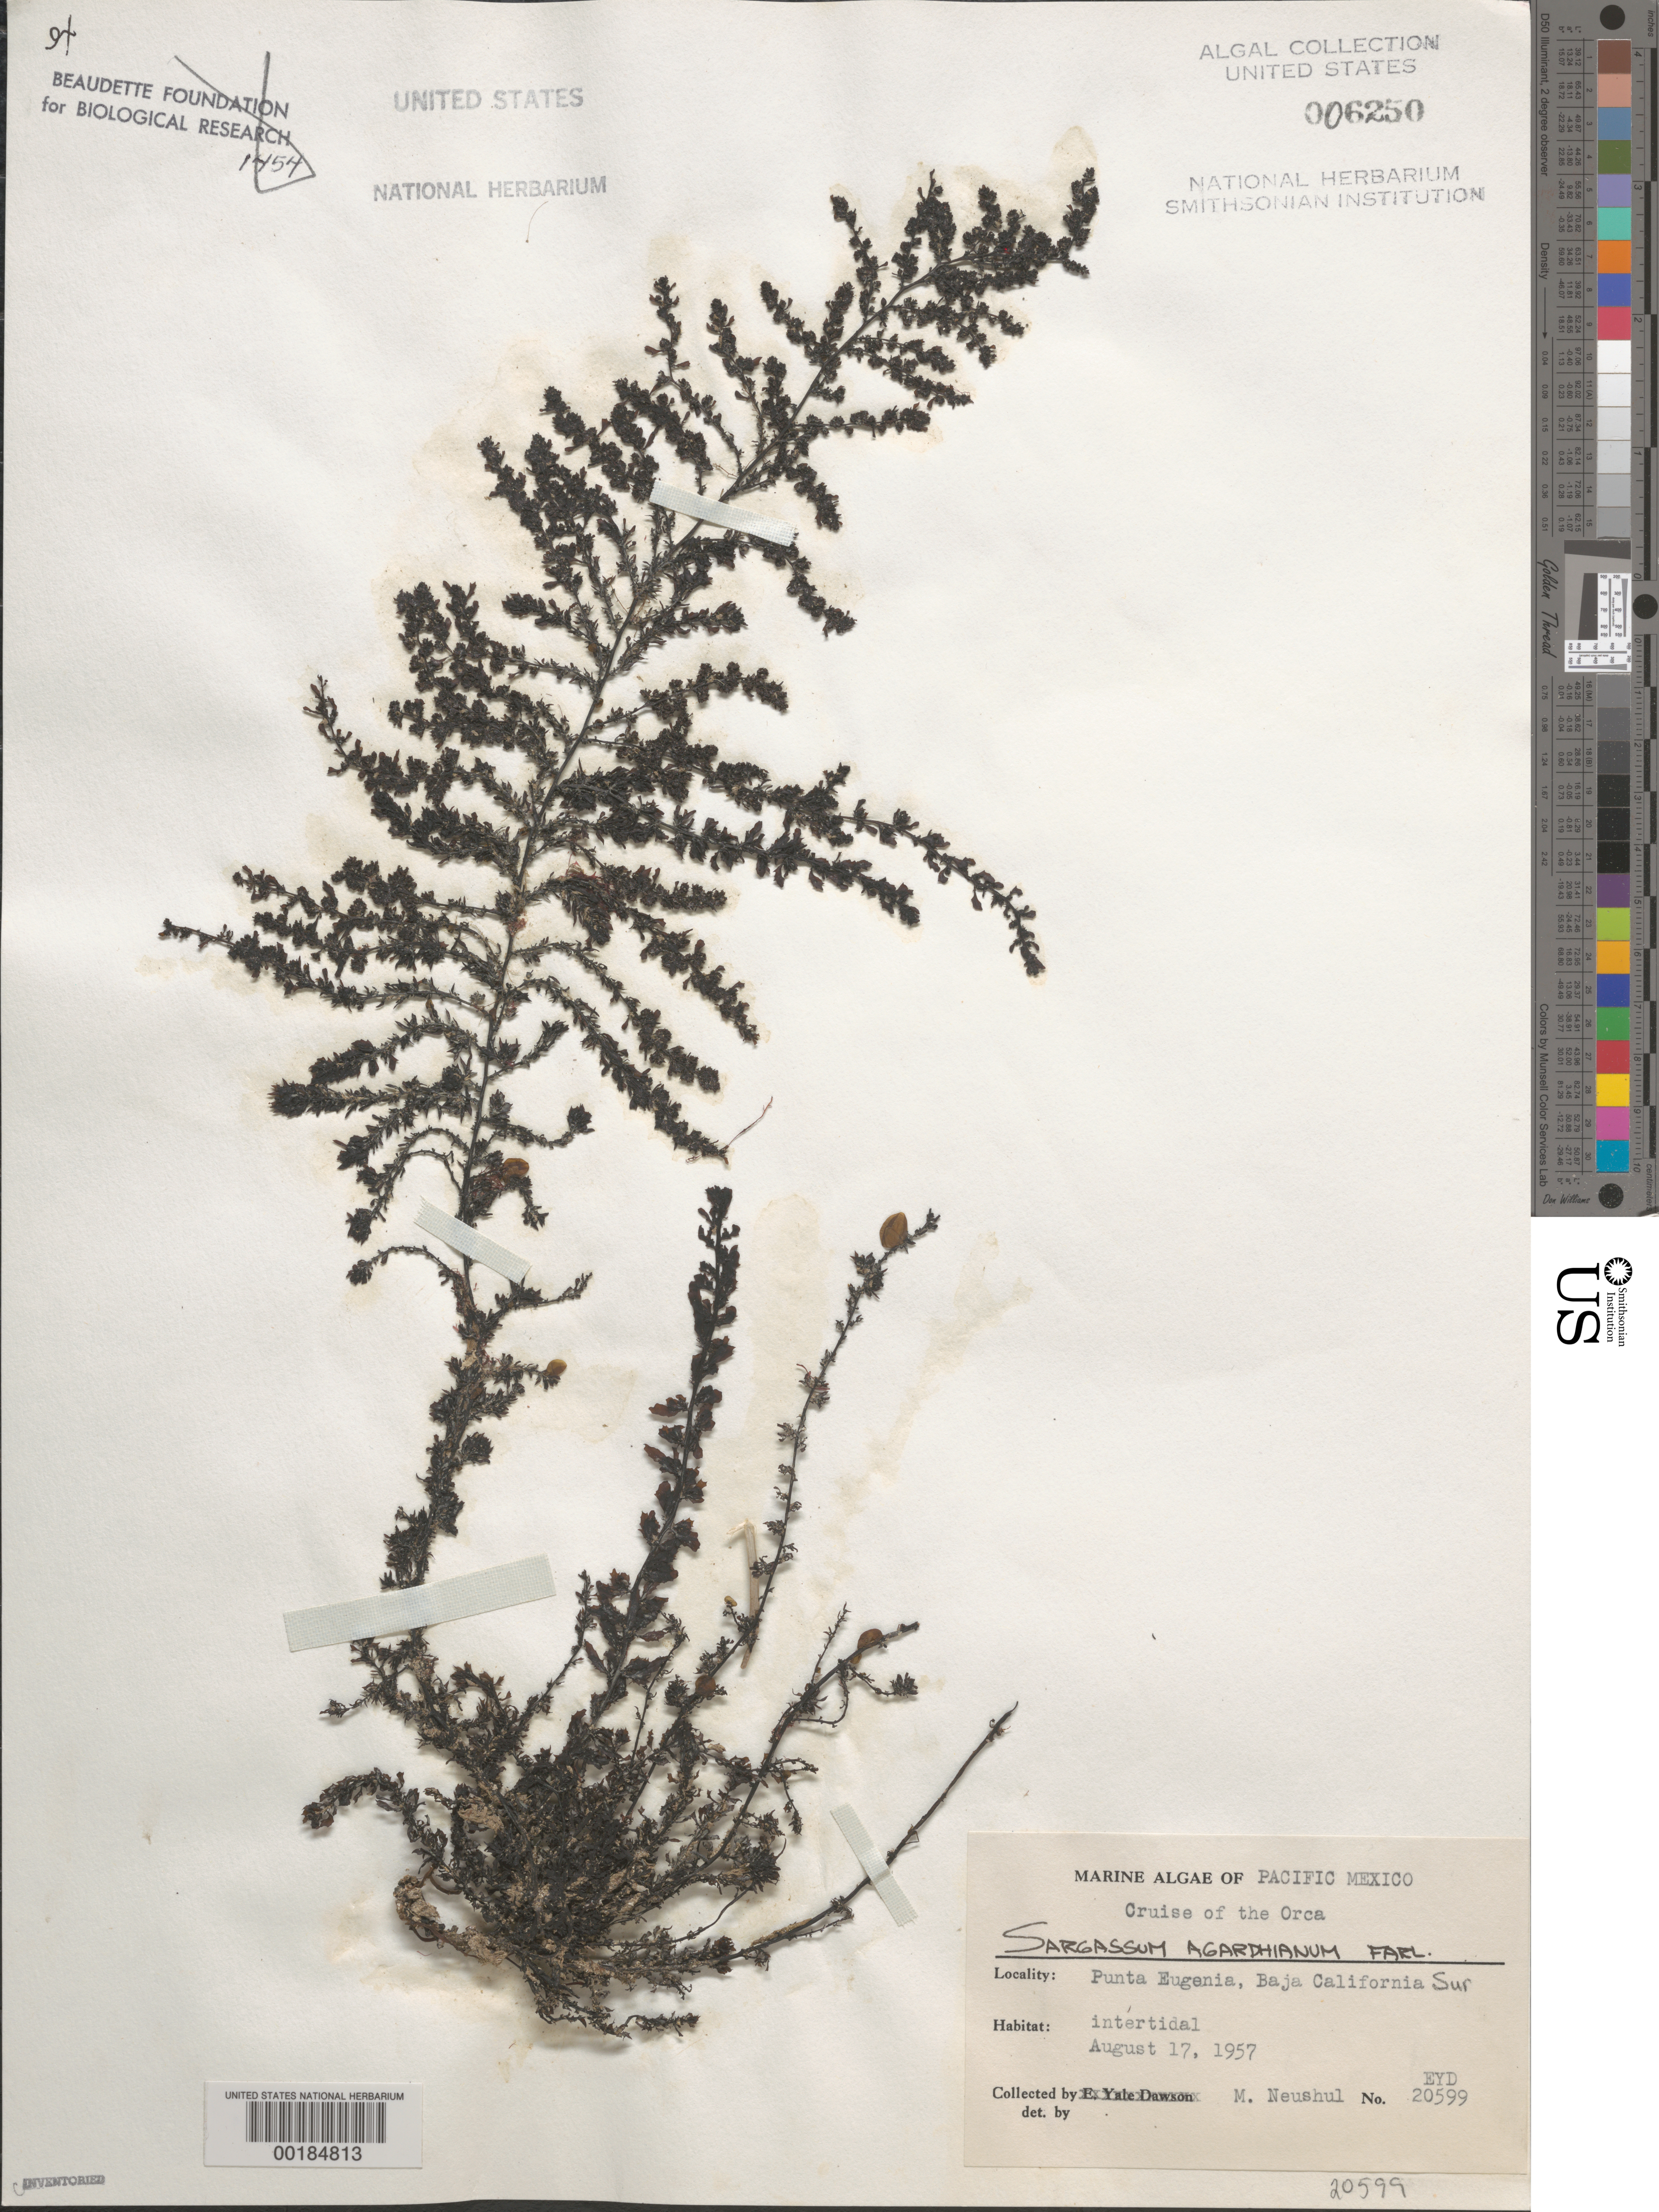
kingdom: Chromista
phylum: Ochrophyta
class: Phaeophyceae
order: Fucales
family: Sargassaceae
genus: Sargassum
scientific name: Sargassum agardhianum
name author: Farl. in J. Agardh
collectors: M. Neushul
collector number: EYD 20599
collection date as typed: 17 Aug 1957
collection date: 1957-08-17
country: Mexico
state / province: Baja California Sur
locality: Punta Eugenia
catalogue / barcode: US 6250